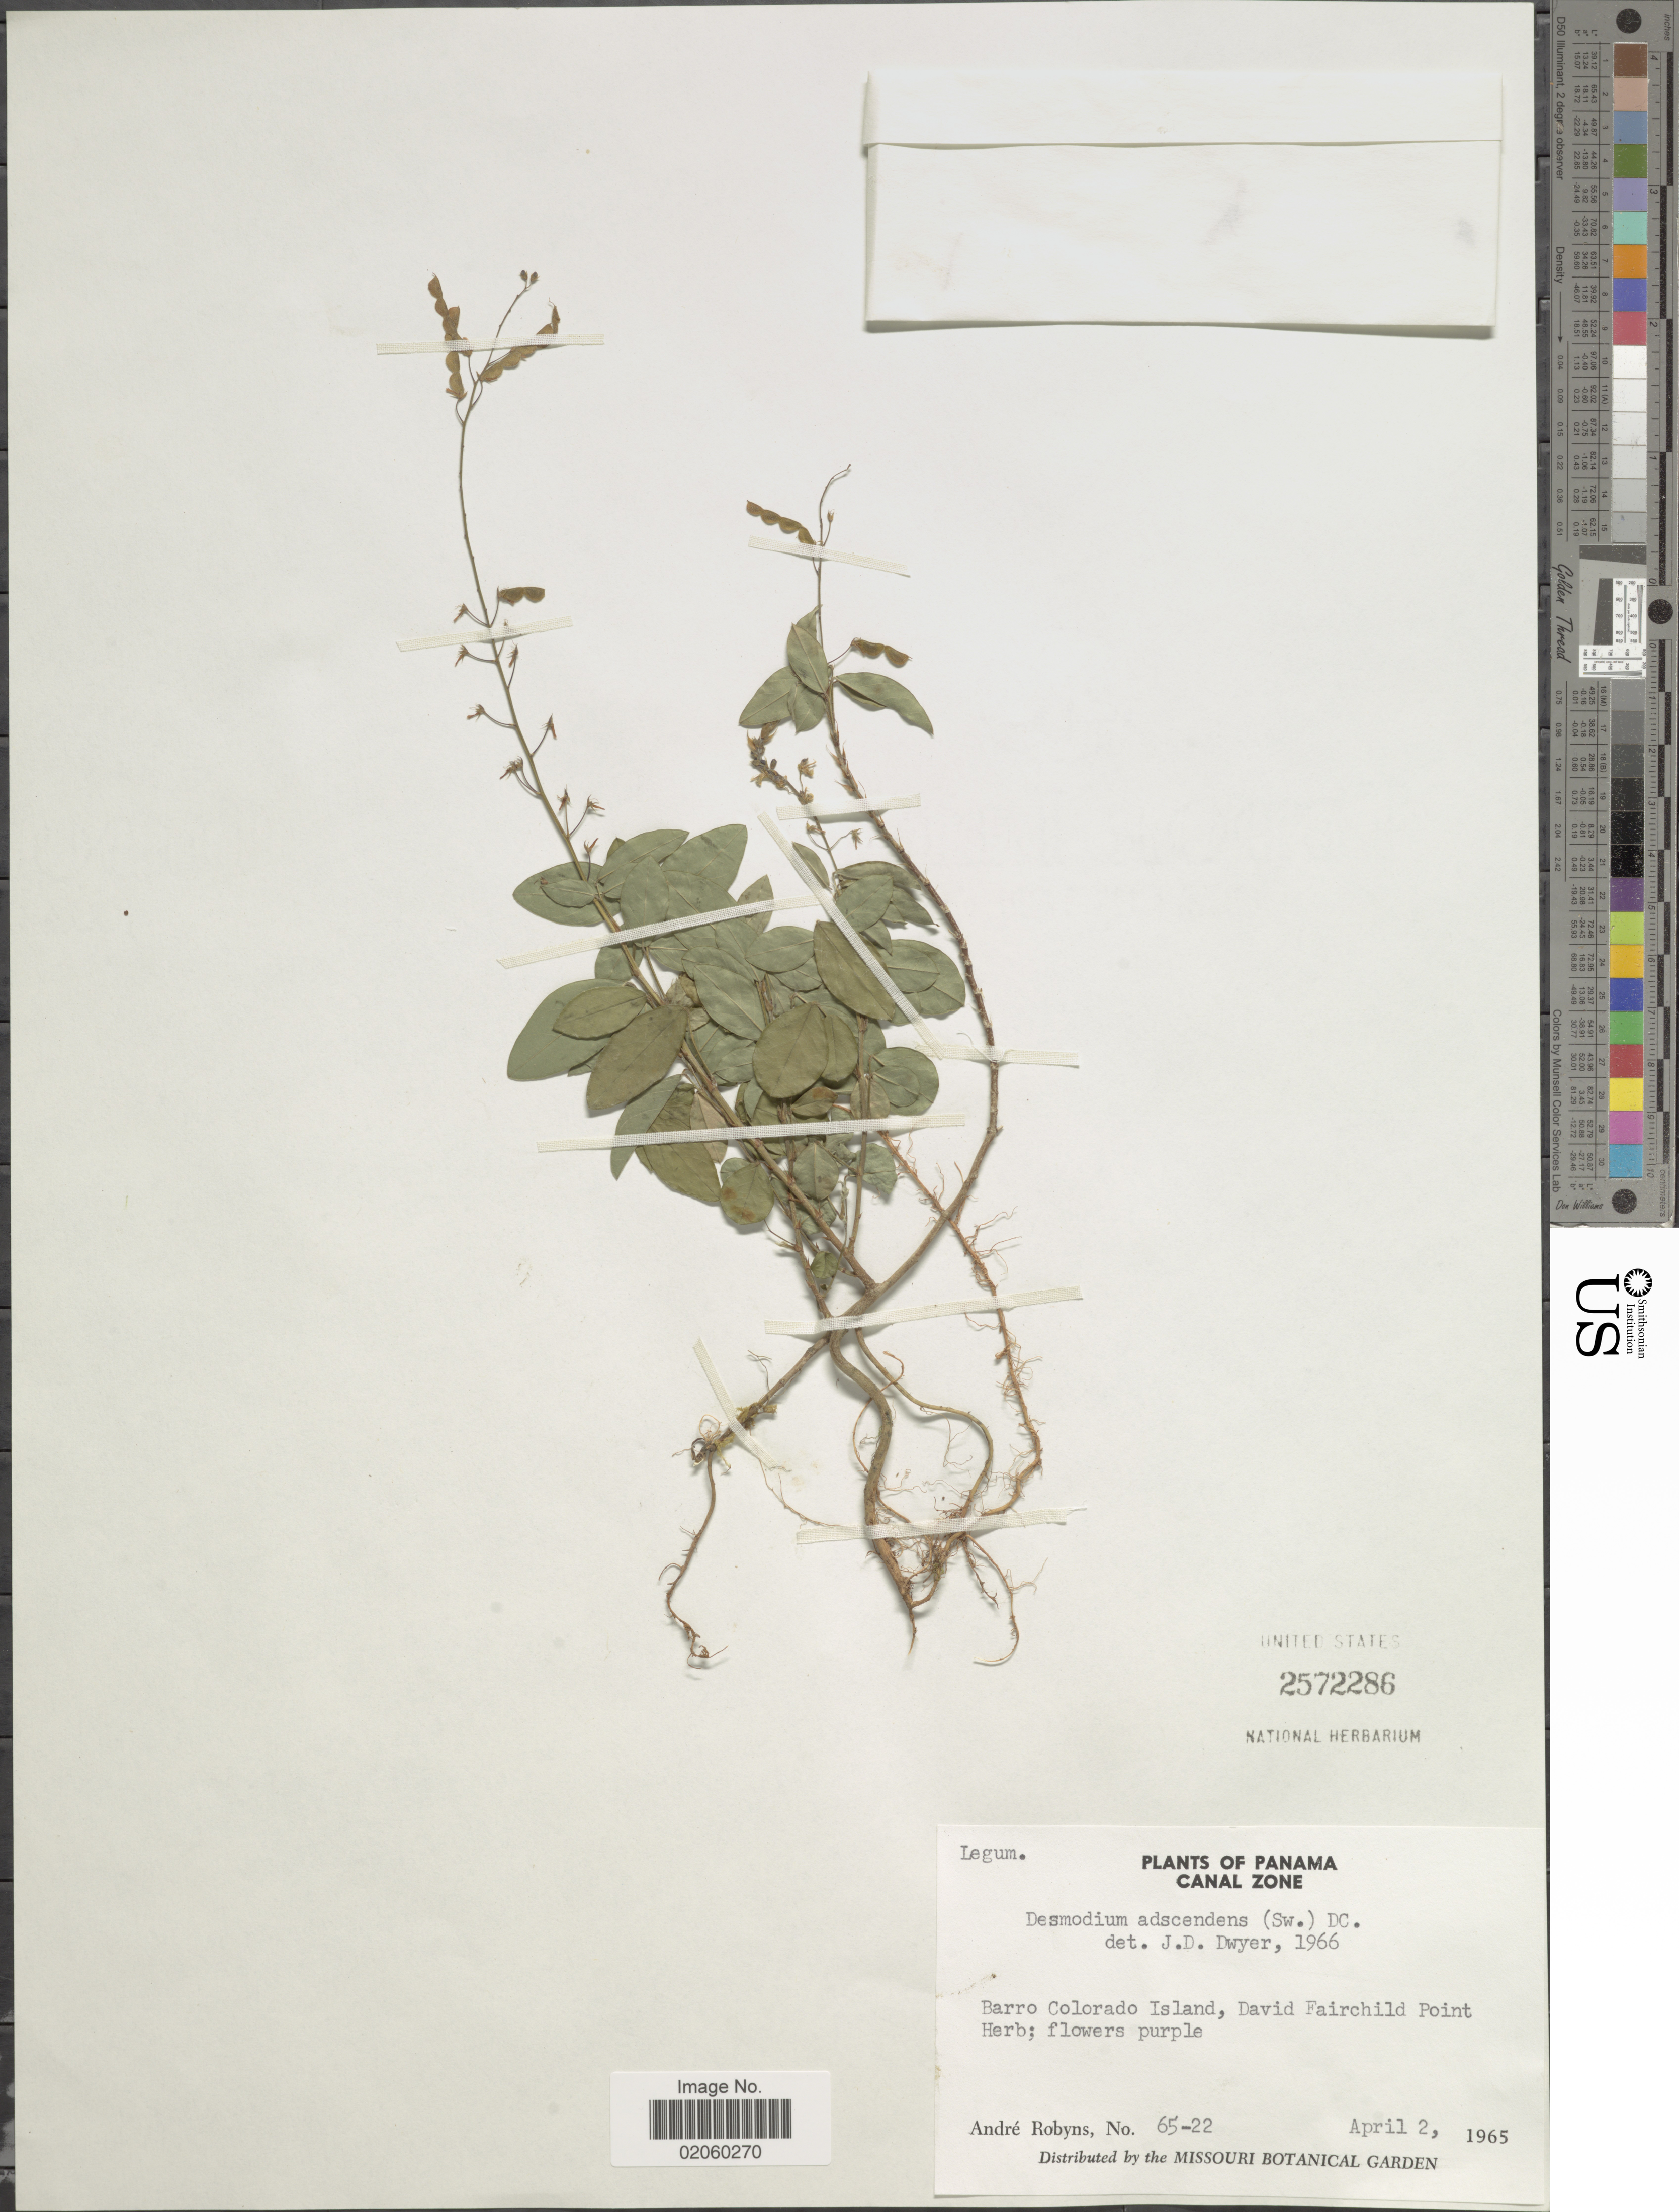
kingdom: Plantae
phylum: Tracheophyta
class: Magnoliopsida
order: Fabales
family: Fabaceae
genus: Grona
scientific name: Grona adscendens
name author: (Sw.) H. Ohashi & K. Ohashi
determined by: Strong, Mark T., (BOT), Smithsonian Institution - National Museum of Natural History (UNITED STATES)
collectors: A. G. Robyns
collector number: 65-22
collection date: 1965-04-02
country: Panama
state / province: Panamá Oeste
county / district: Canal Zone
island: Barro Colorado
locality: Barro Colorado Island, David Fairchild Point, Canal Zone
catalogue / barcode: US 2572286